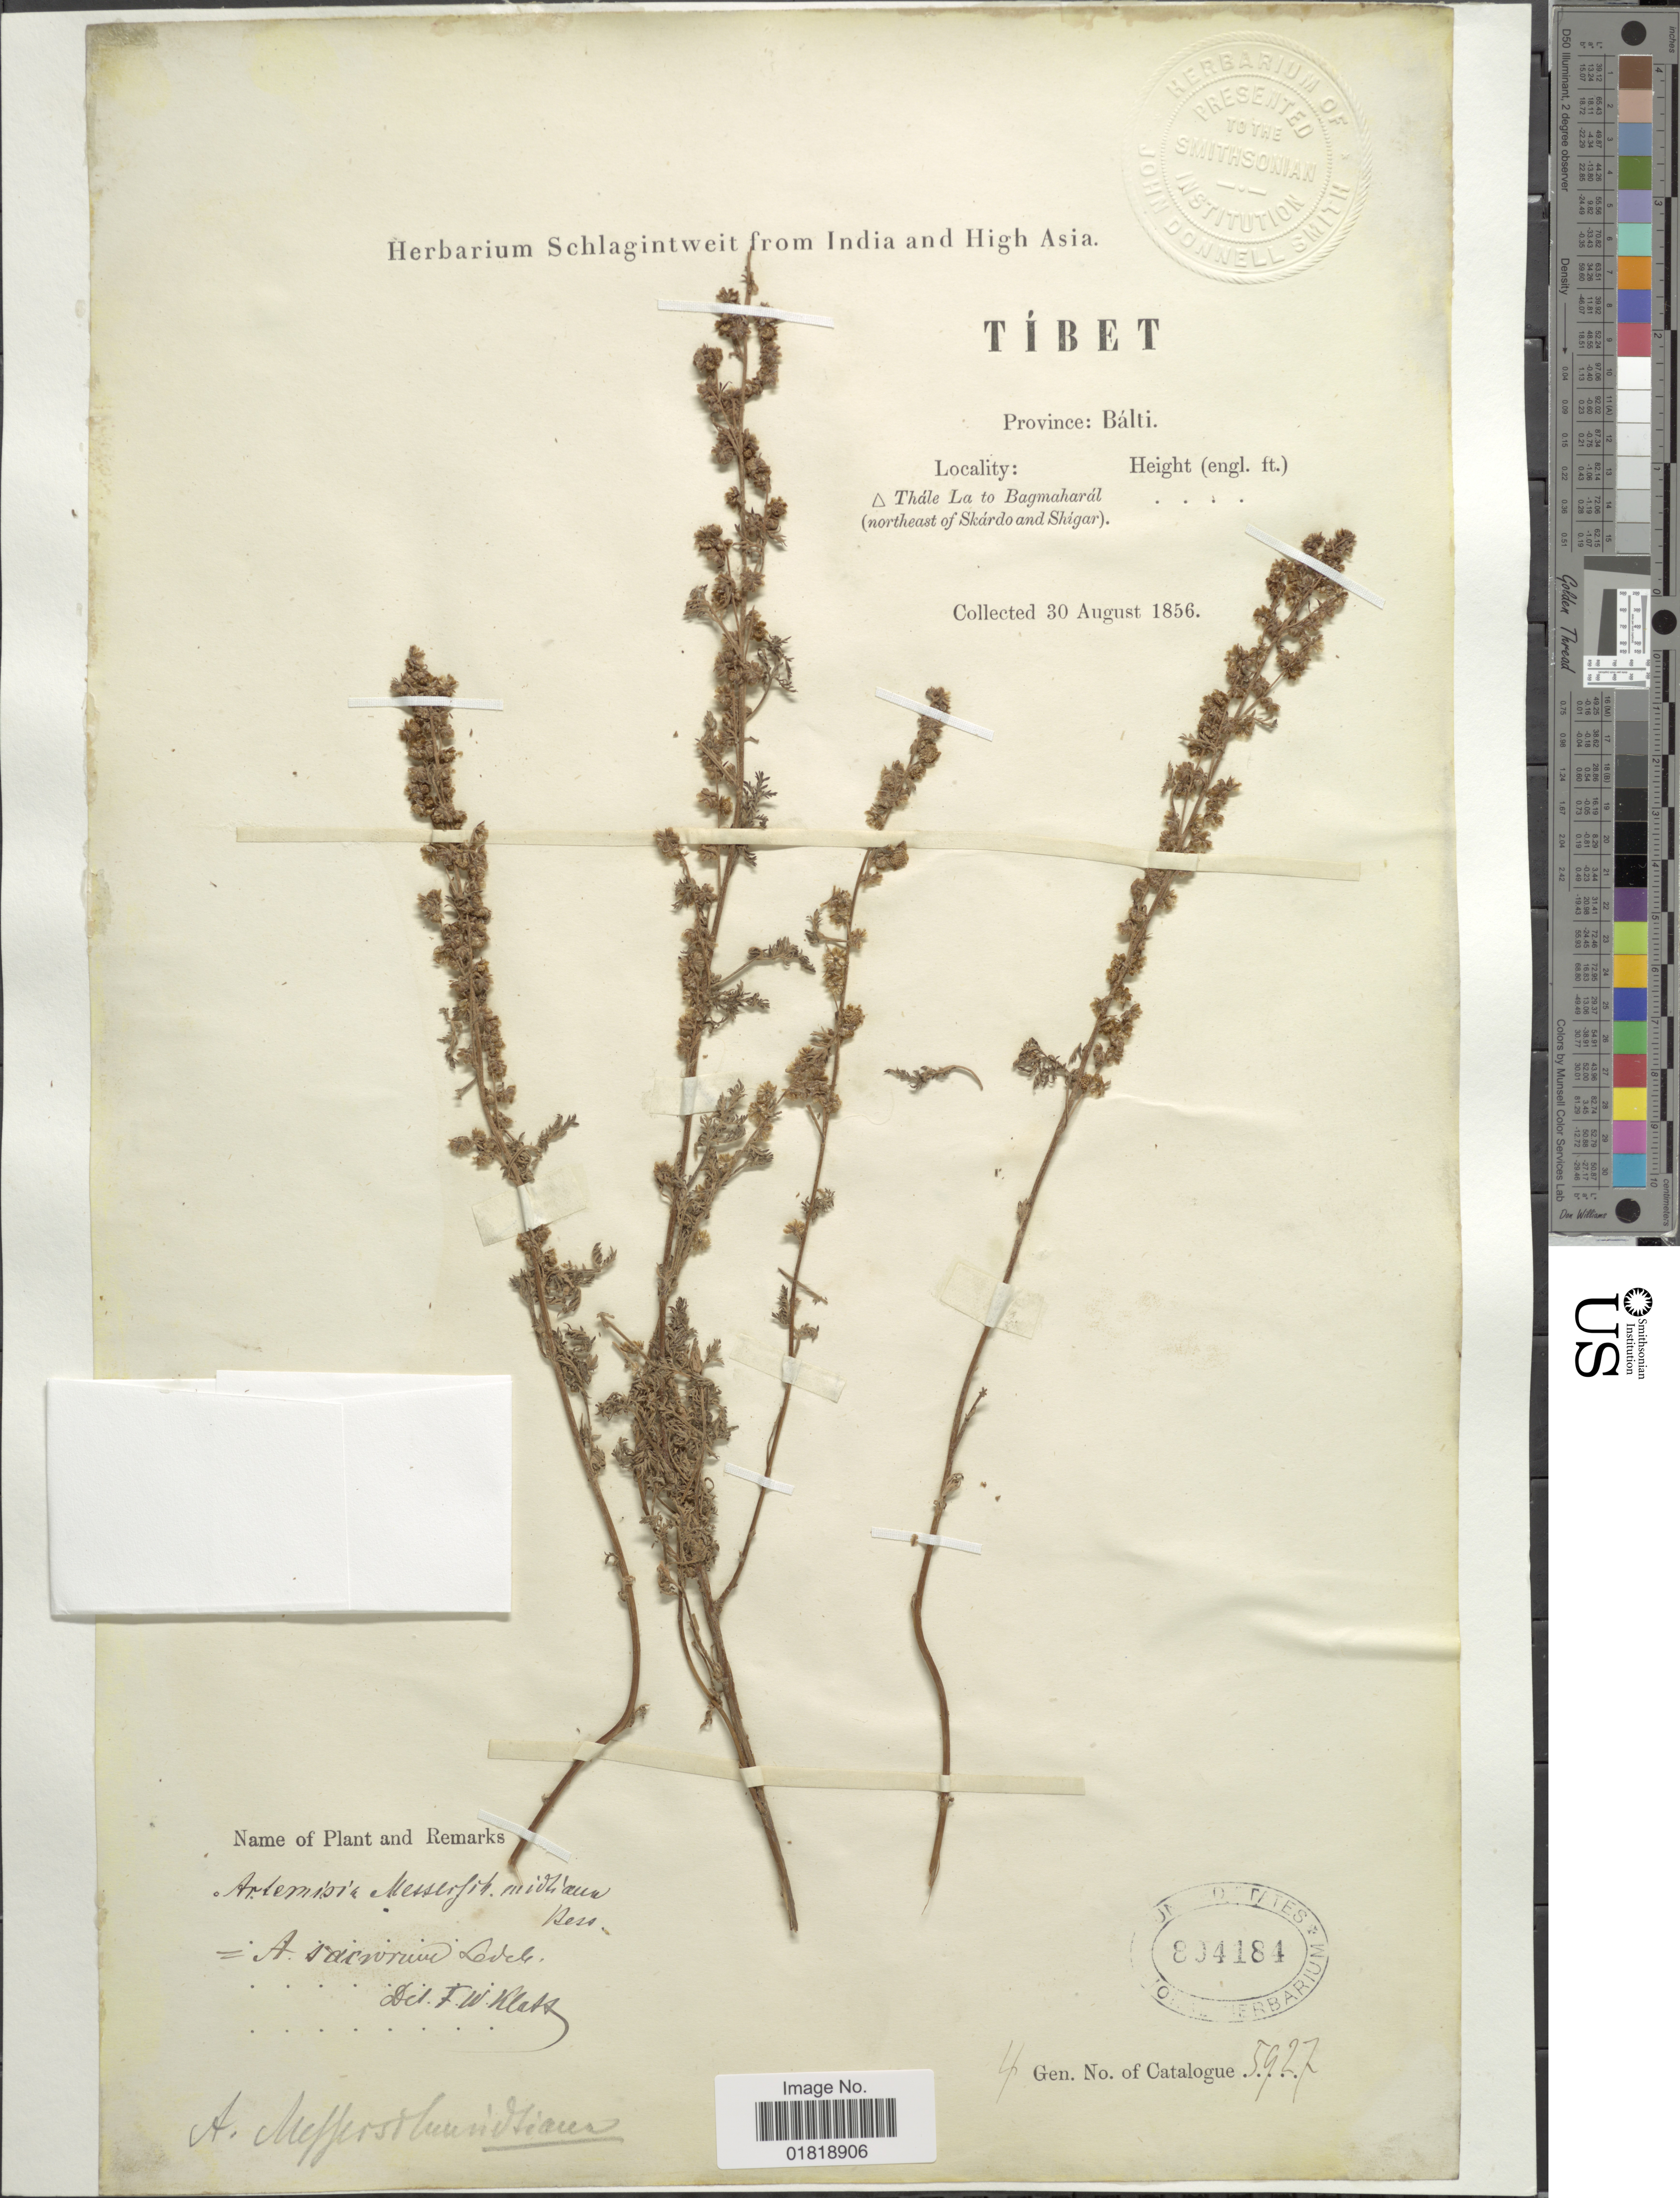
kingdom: Plantae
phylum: Tracheophyta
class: Magnoliopsida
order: Asterales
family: Asteraceae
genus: Artemisia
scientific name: Artemisia messerschmidiana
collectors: ex herb. Schlagintweit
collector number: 5927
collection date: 1856-08-30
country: China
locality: Tíbet, Province: Bálti, Thále La to Bagmaharál (northeast of Skárdo and Shígar)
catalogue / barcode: US 804184